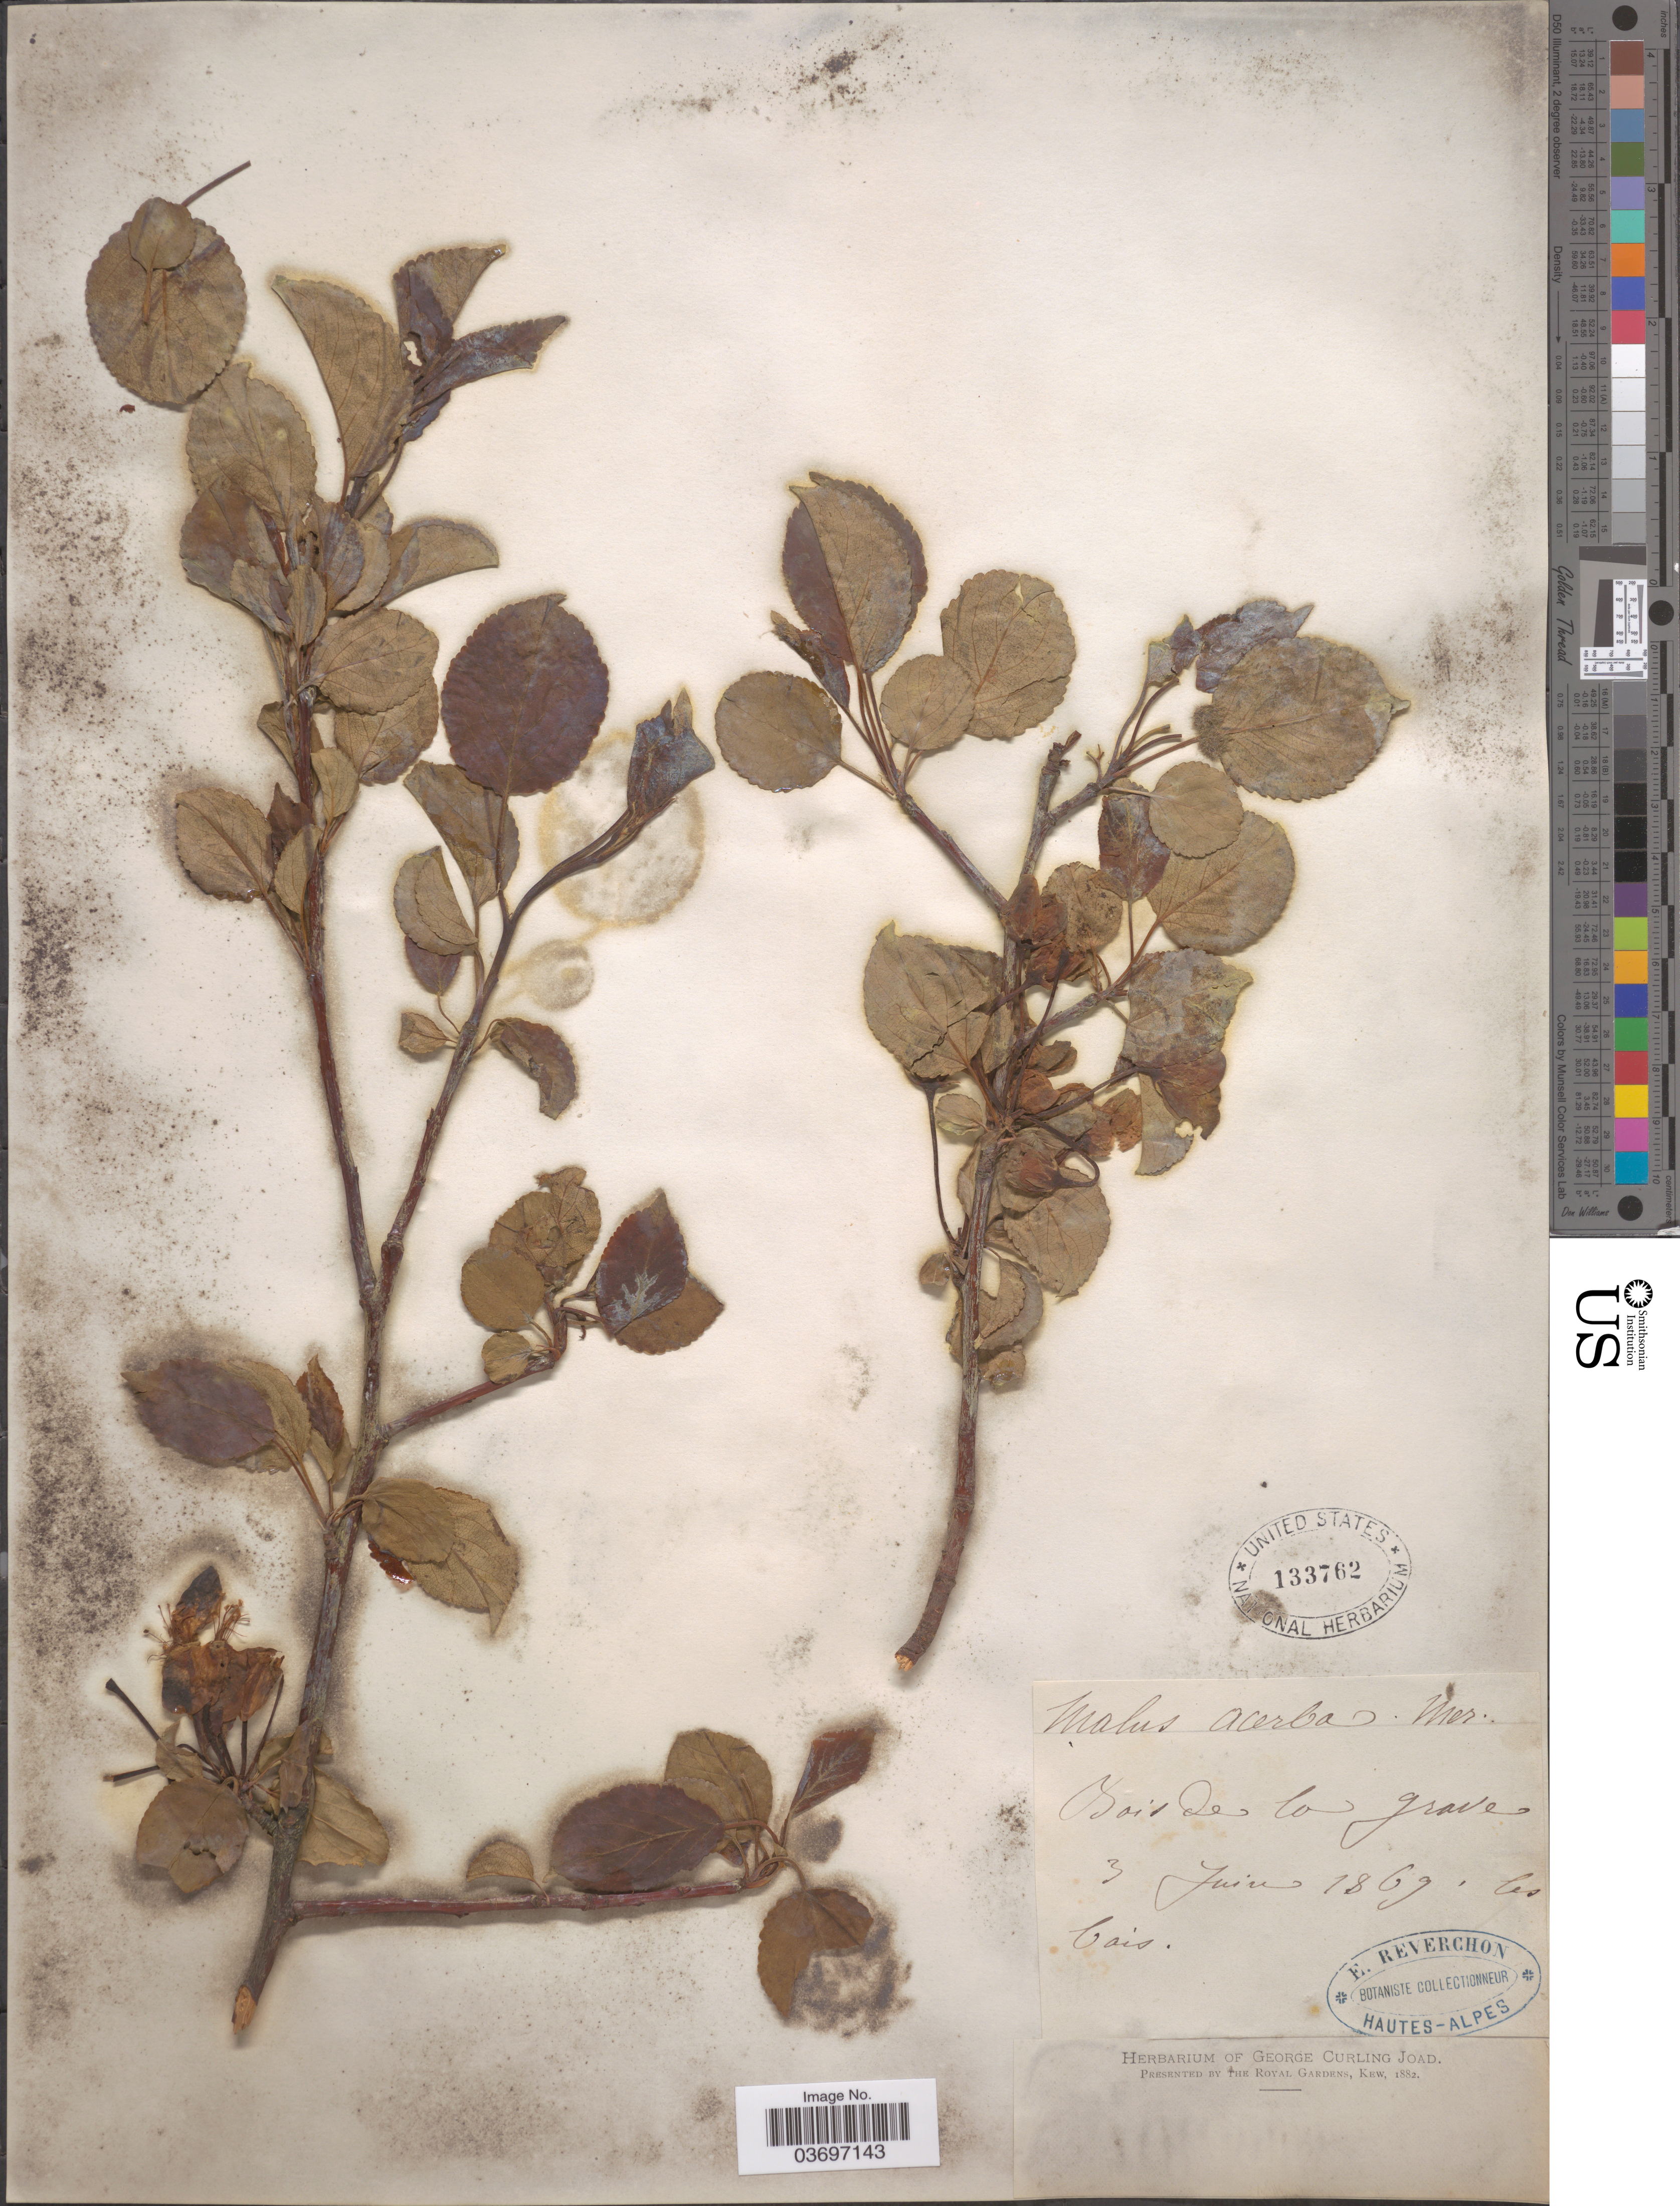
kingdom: Plantae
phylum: Tracheophyta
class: Magnoliopsida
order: Rosales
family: Rosaceae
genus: Malus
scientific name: Malus acerba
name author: Mérat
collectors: E. Reverchon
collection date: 1869-06-03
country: France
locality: Bois de la grave. Les bais.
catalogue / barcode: US 133762